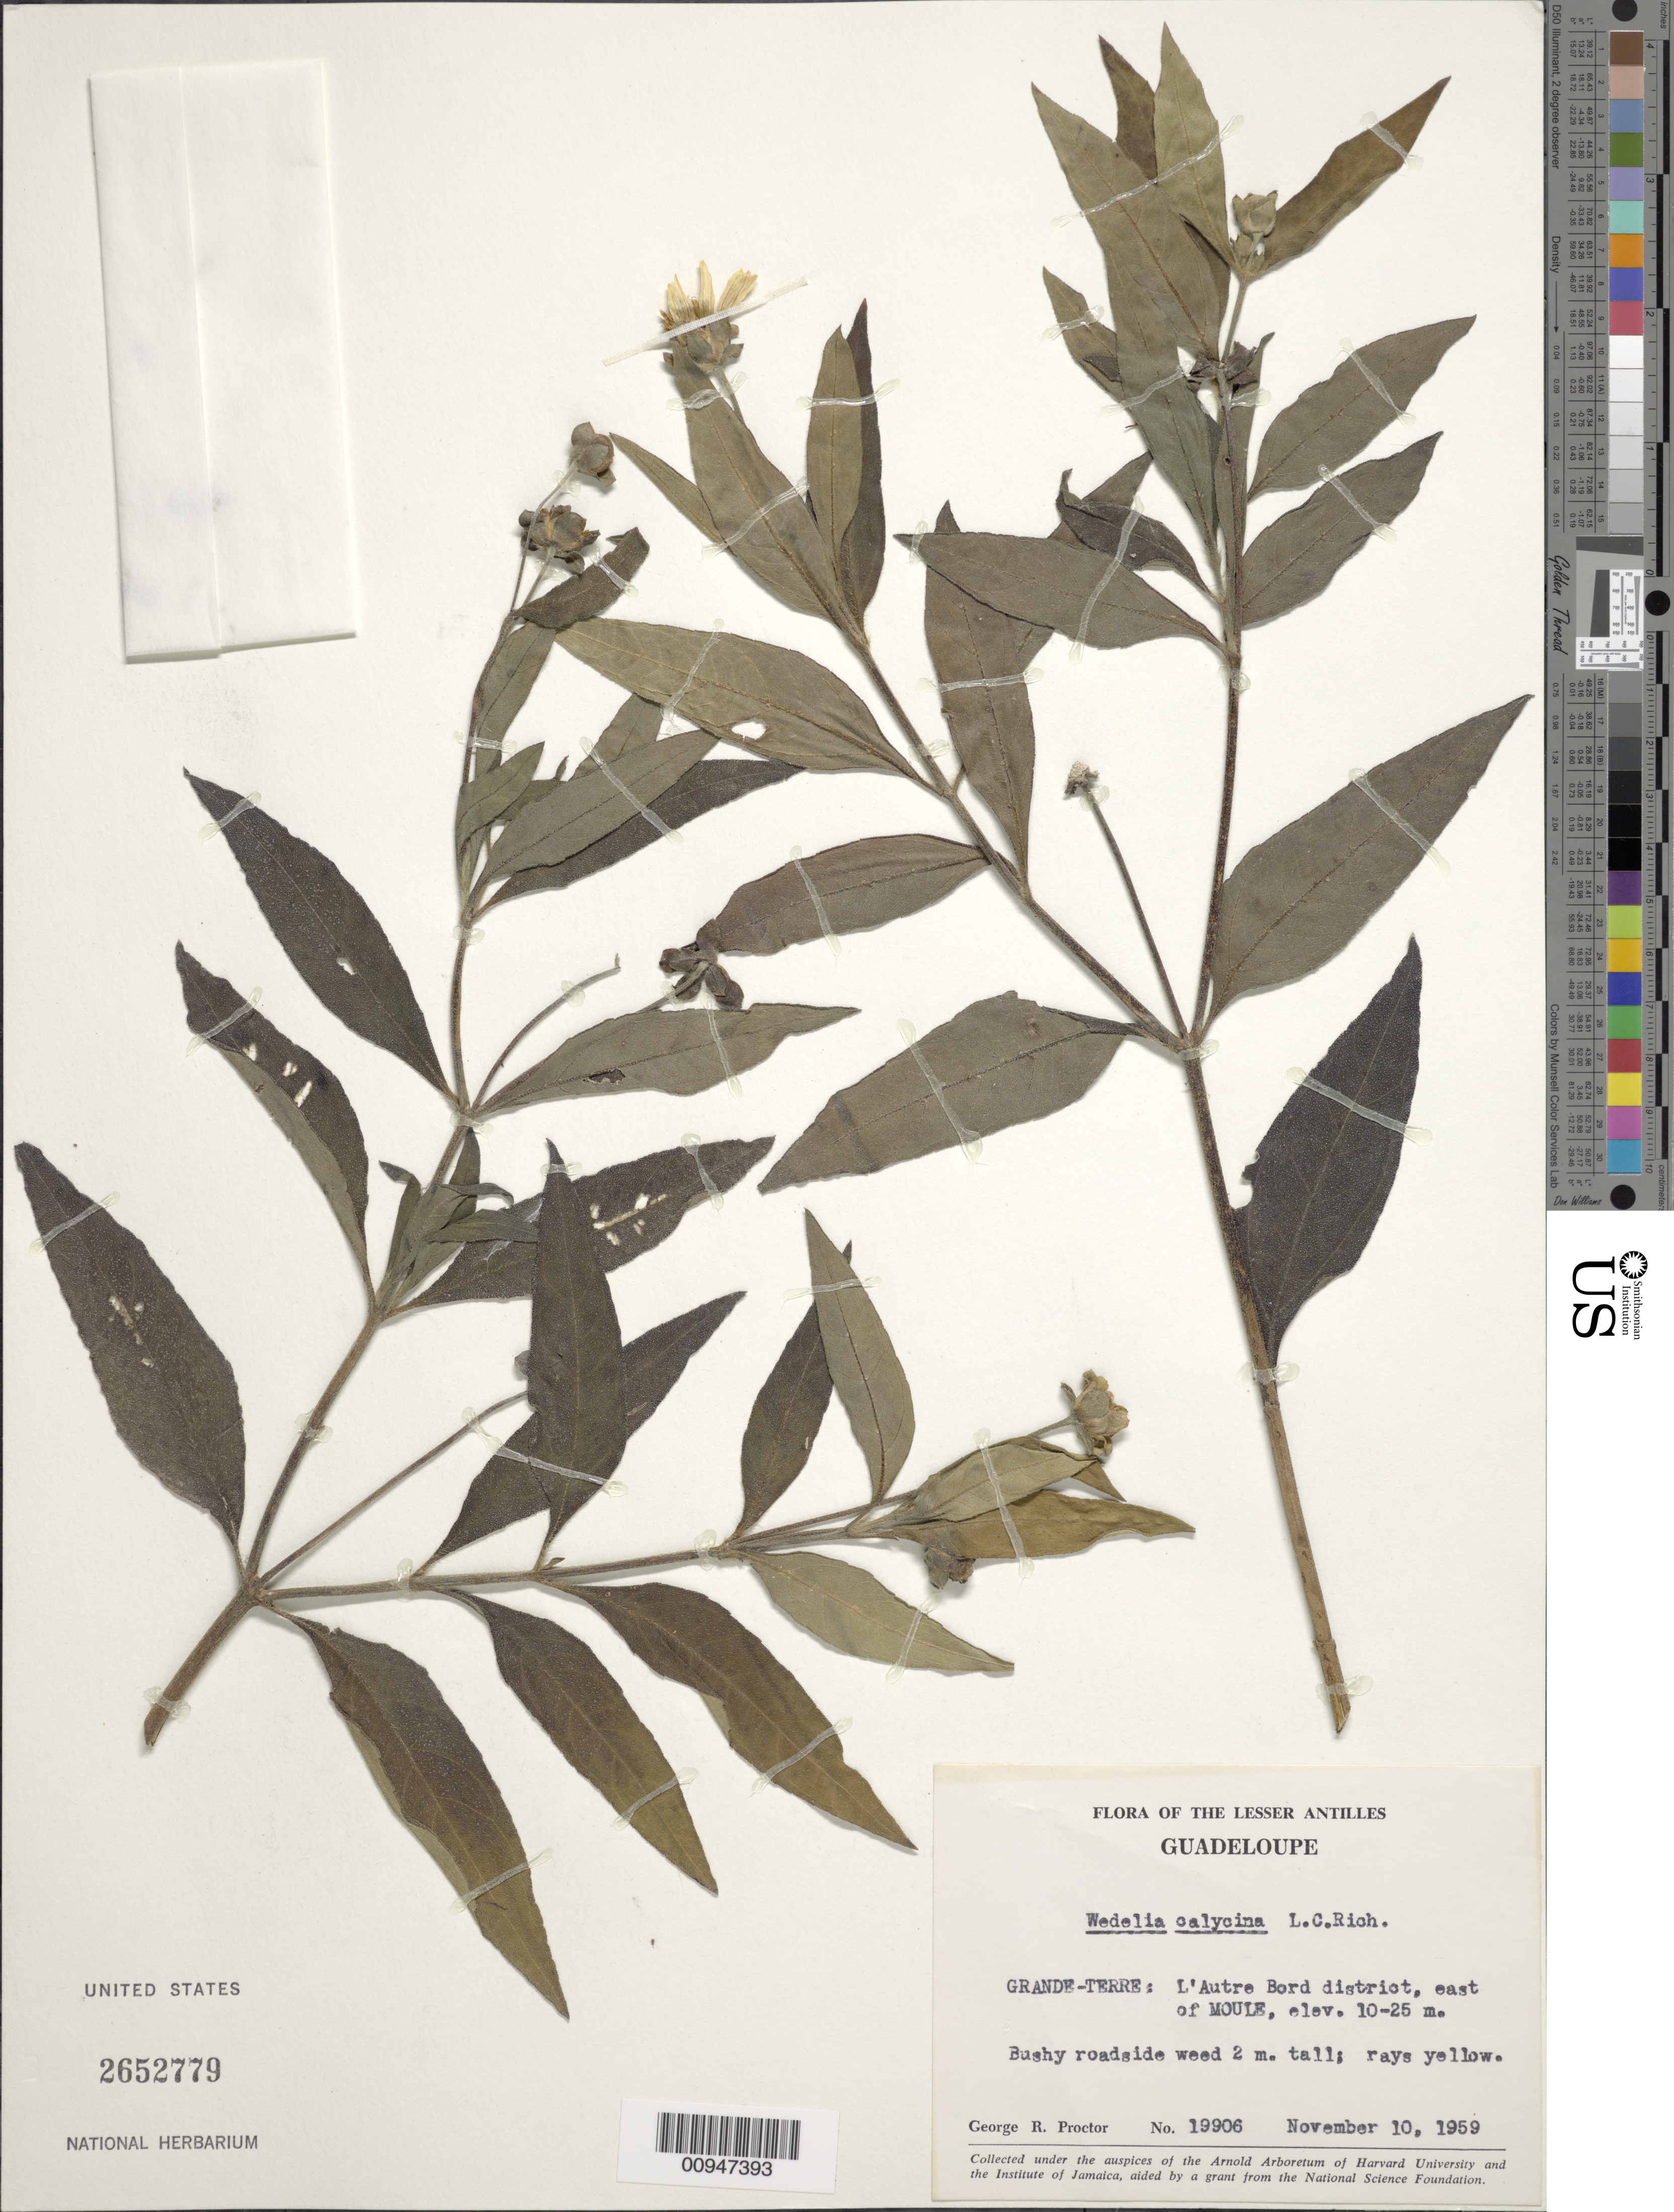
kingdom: Plantae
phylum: Tracheophyta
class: Magnoliopsida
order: Asterales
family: Asteraceae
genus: Wedelia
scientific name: Wedelia calycina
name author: Rich.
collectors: G. R. Proctor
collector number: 19906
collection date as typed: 10 Nov 1959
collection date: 1959-11-10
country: Guadeloupe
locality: Grande Terre, L'Autre Bord District, east of Moule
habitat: Roadside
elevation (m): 10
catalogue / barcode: US 2652779